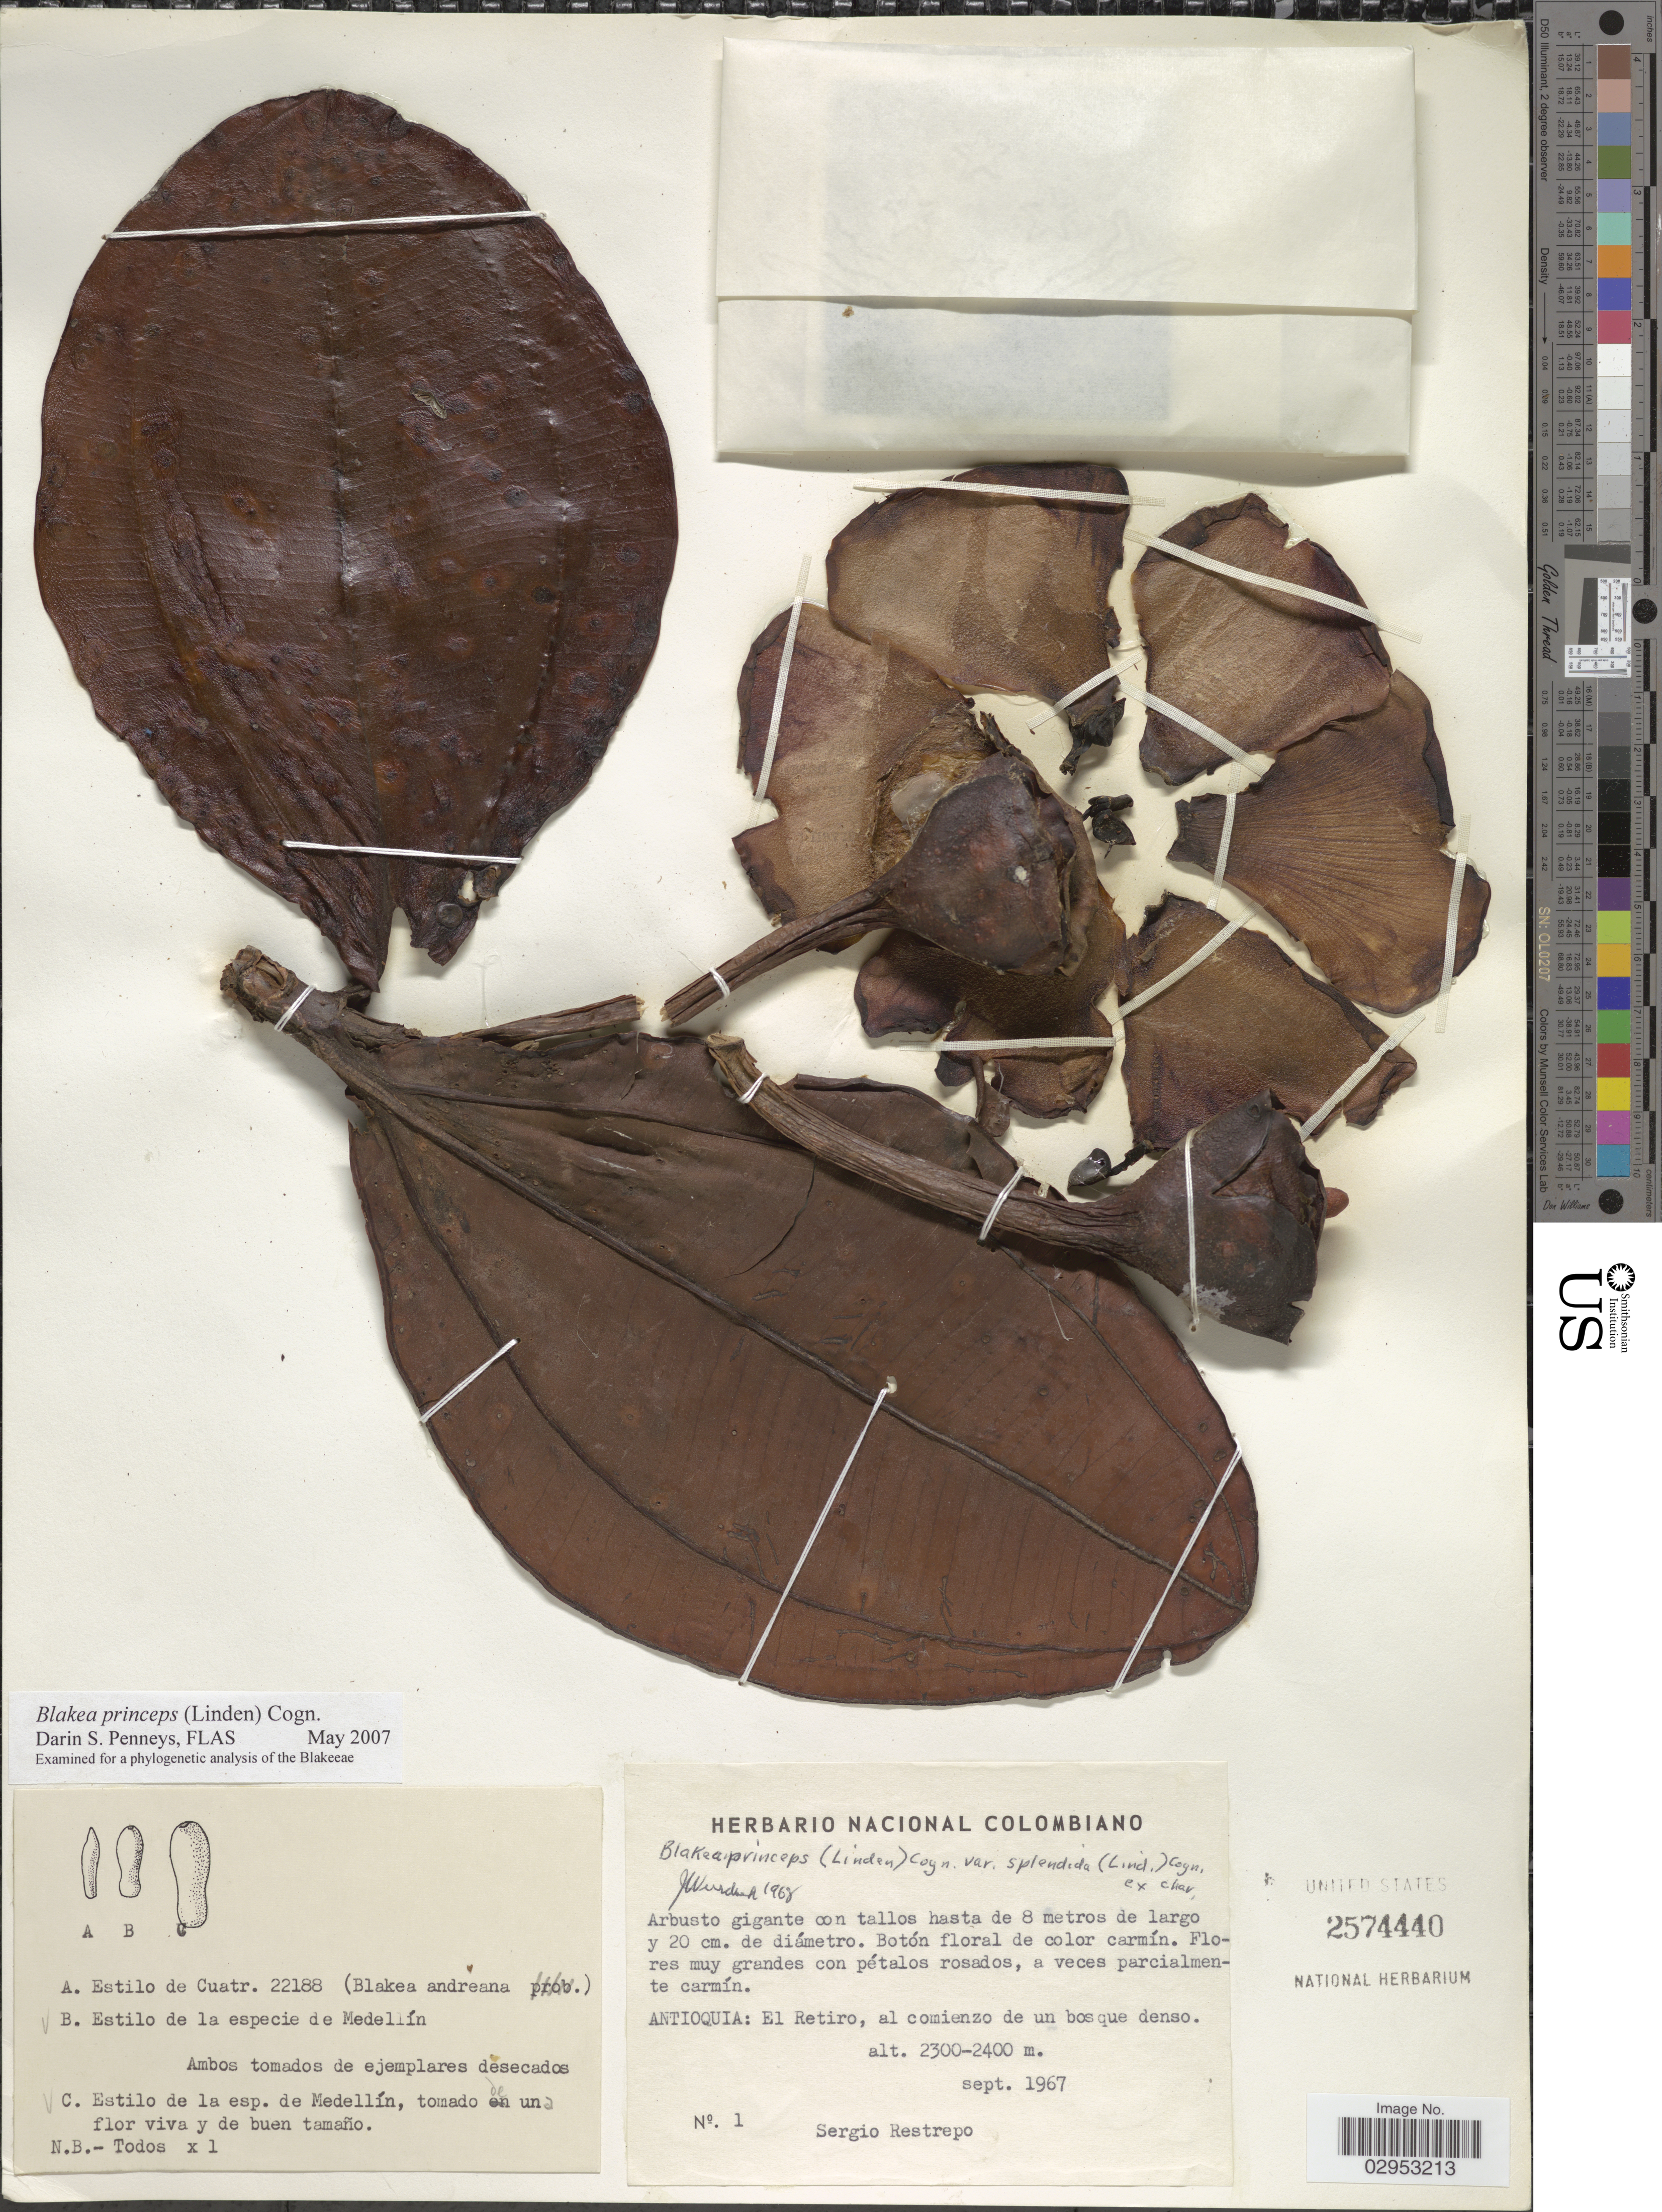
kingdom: Plantae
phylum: Tracheophyta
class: Magnoliopsida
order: Myrtales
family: Melastomataceae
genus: Blakea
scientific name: Blakea princeps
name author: (Linden & Mast.) Cogn.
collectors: S. Restrepo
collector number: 1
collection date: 1967-09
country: Colombia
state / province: Antioquia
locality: El Retiro, al comienzo de un bosque denso.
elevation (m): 2300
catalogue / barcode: US 2574440